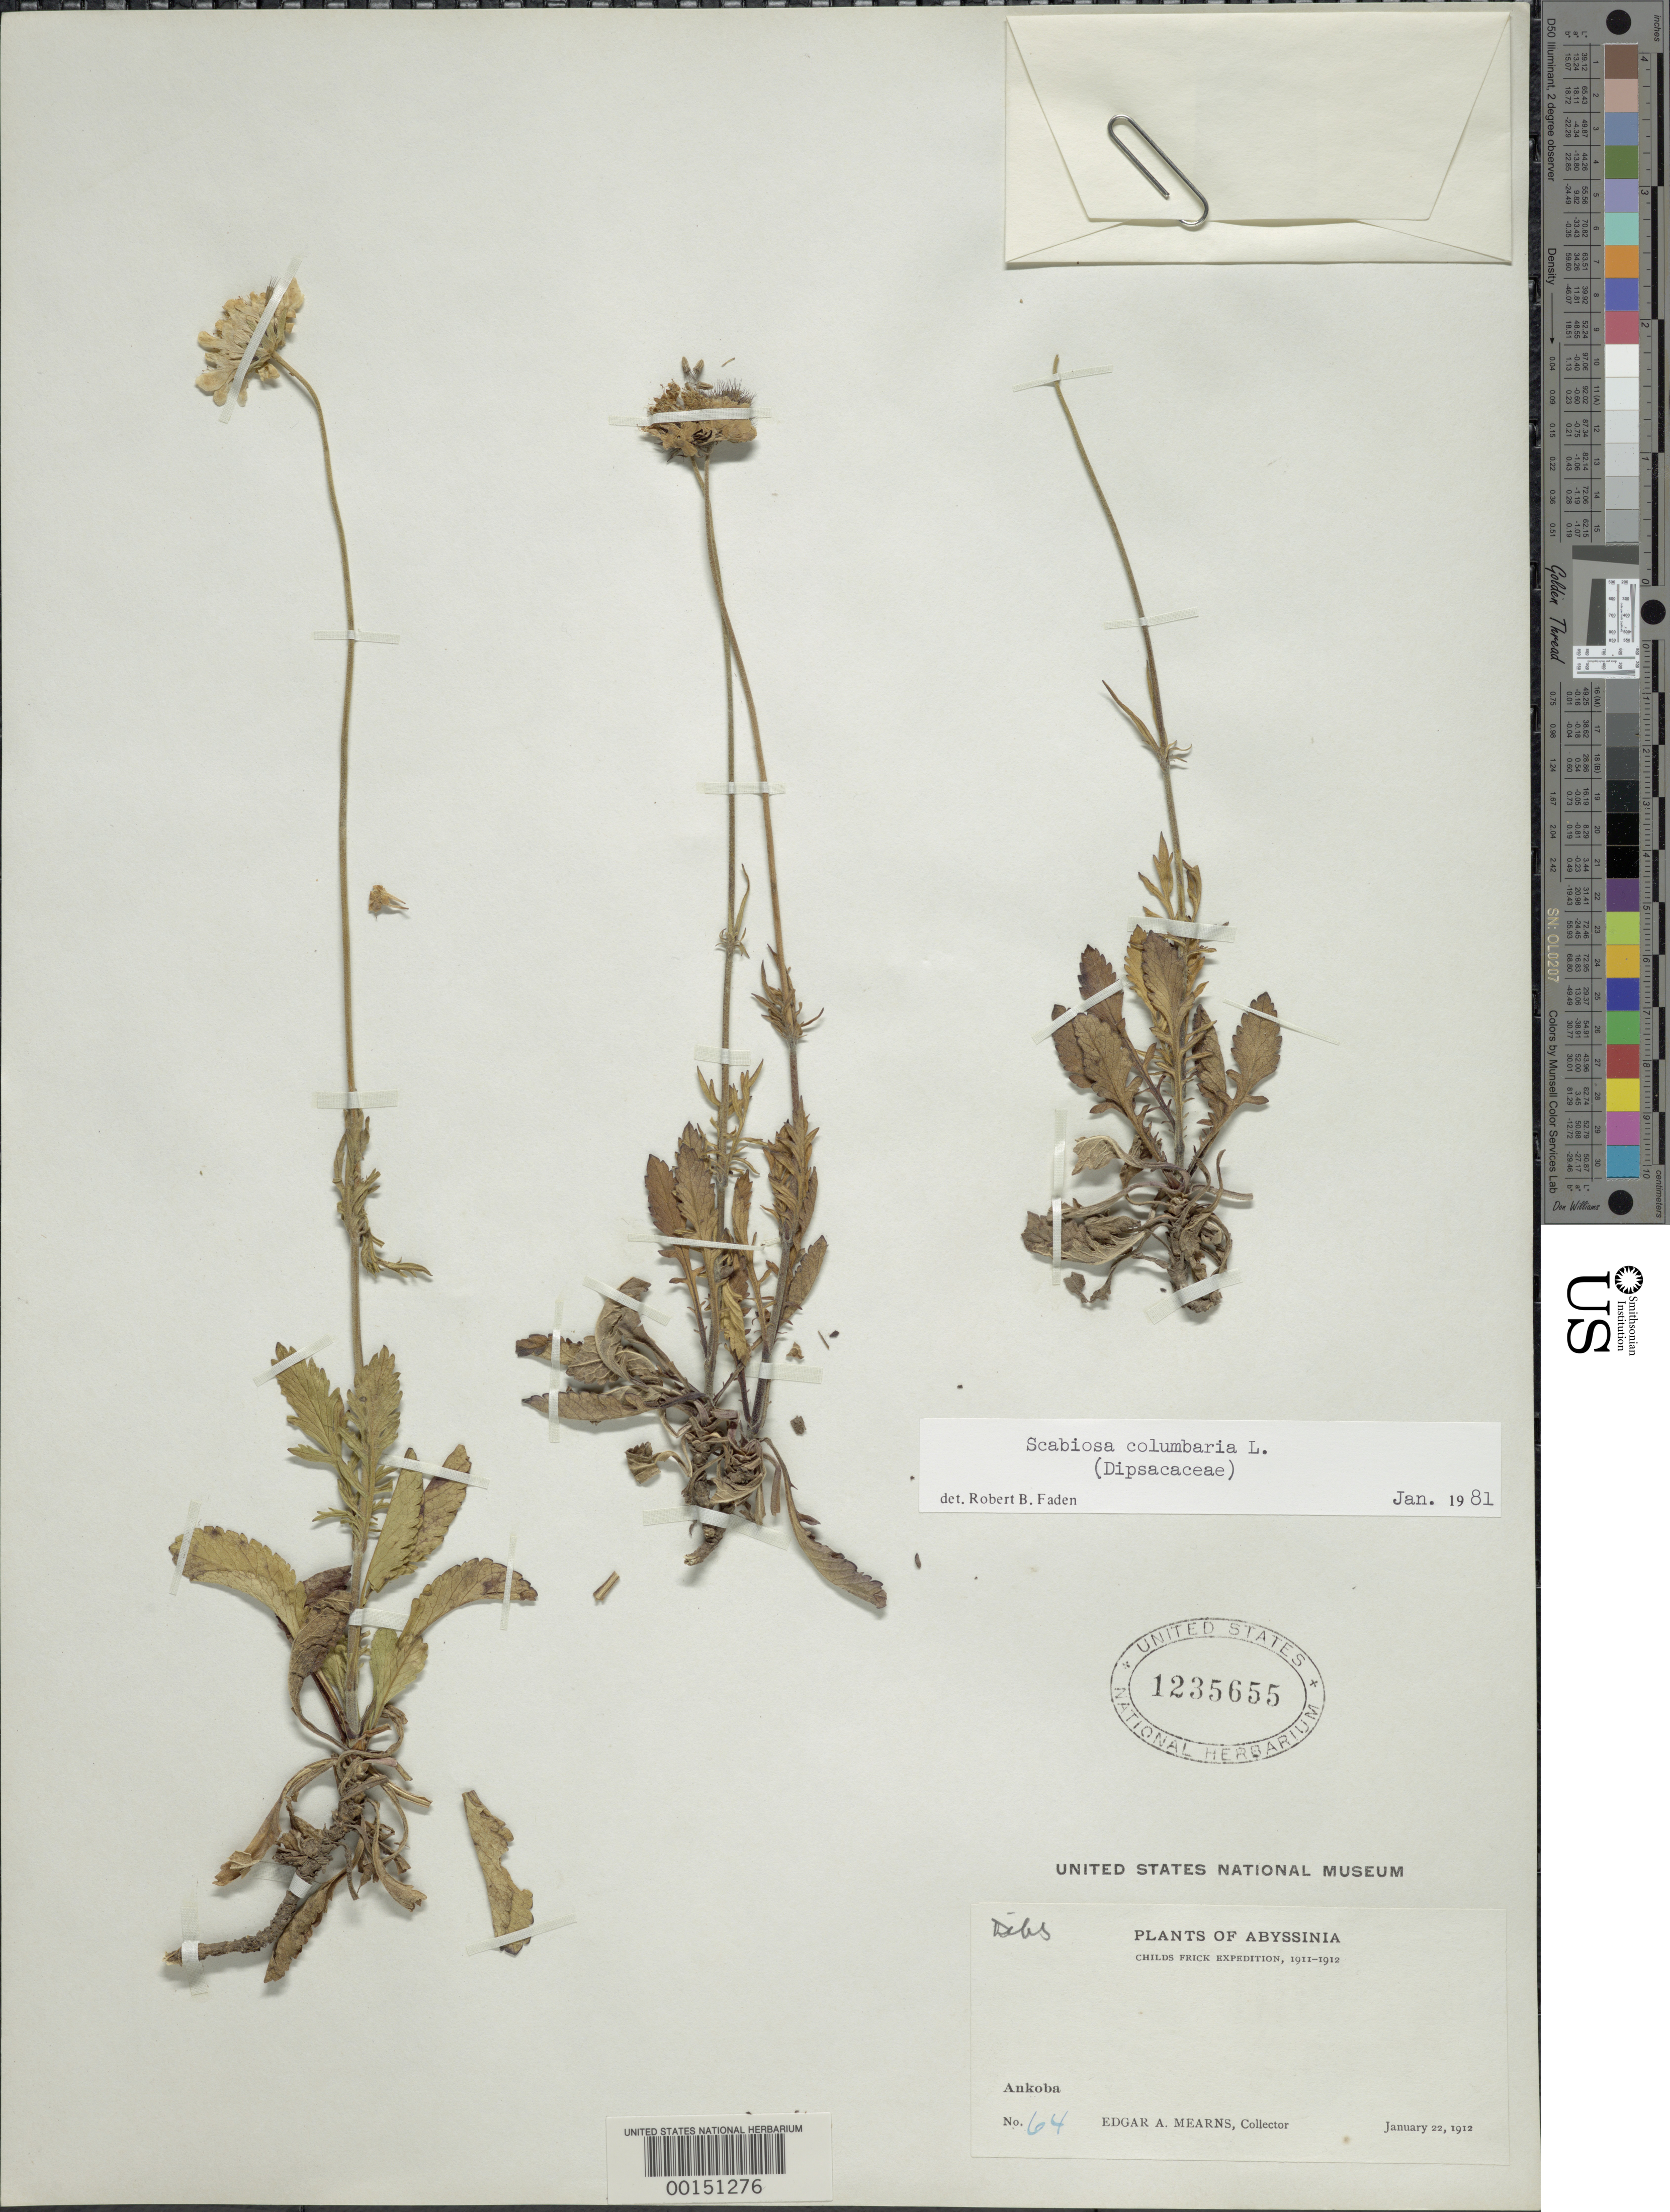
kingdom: Plantae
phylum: Tracheophyta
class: Magnoliopsida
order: Dipsacales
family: Caprifoliaceae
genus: Scabiosa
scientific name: Scabiosa columbaria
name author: L.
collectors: E. A. Mearns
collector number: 64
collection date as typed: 22 Jan 1912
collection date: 1912-01-22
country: Ethiopia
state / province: Oromiya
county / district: Shewa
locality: Abyssinia, Adis Ababa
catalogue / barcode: US 1235655